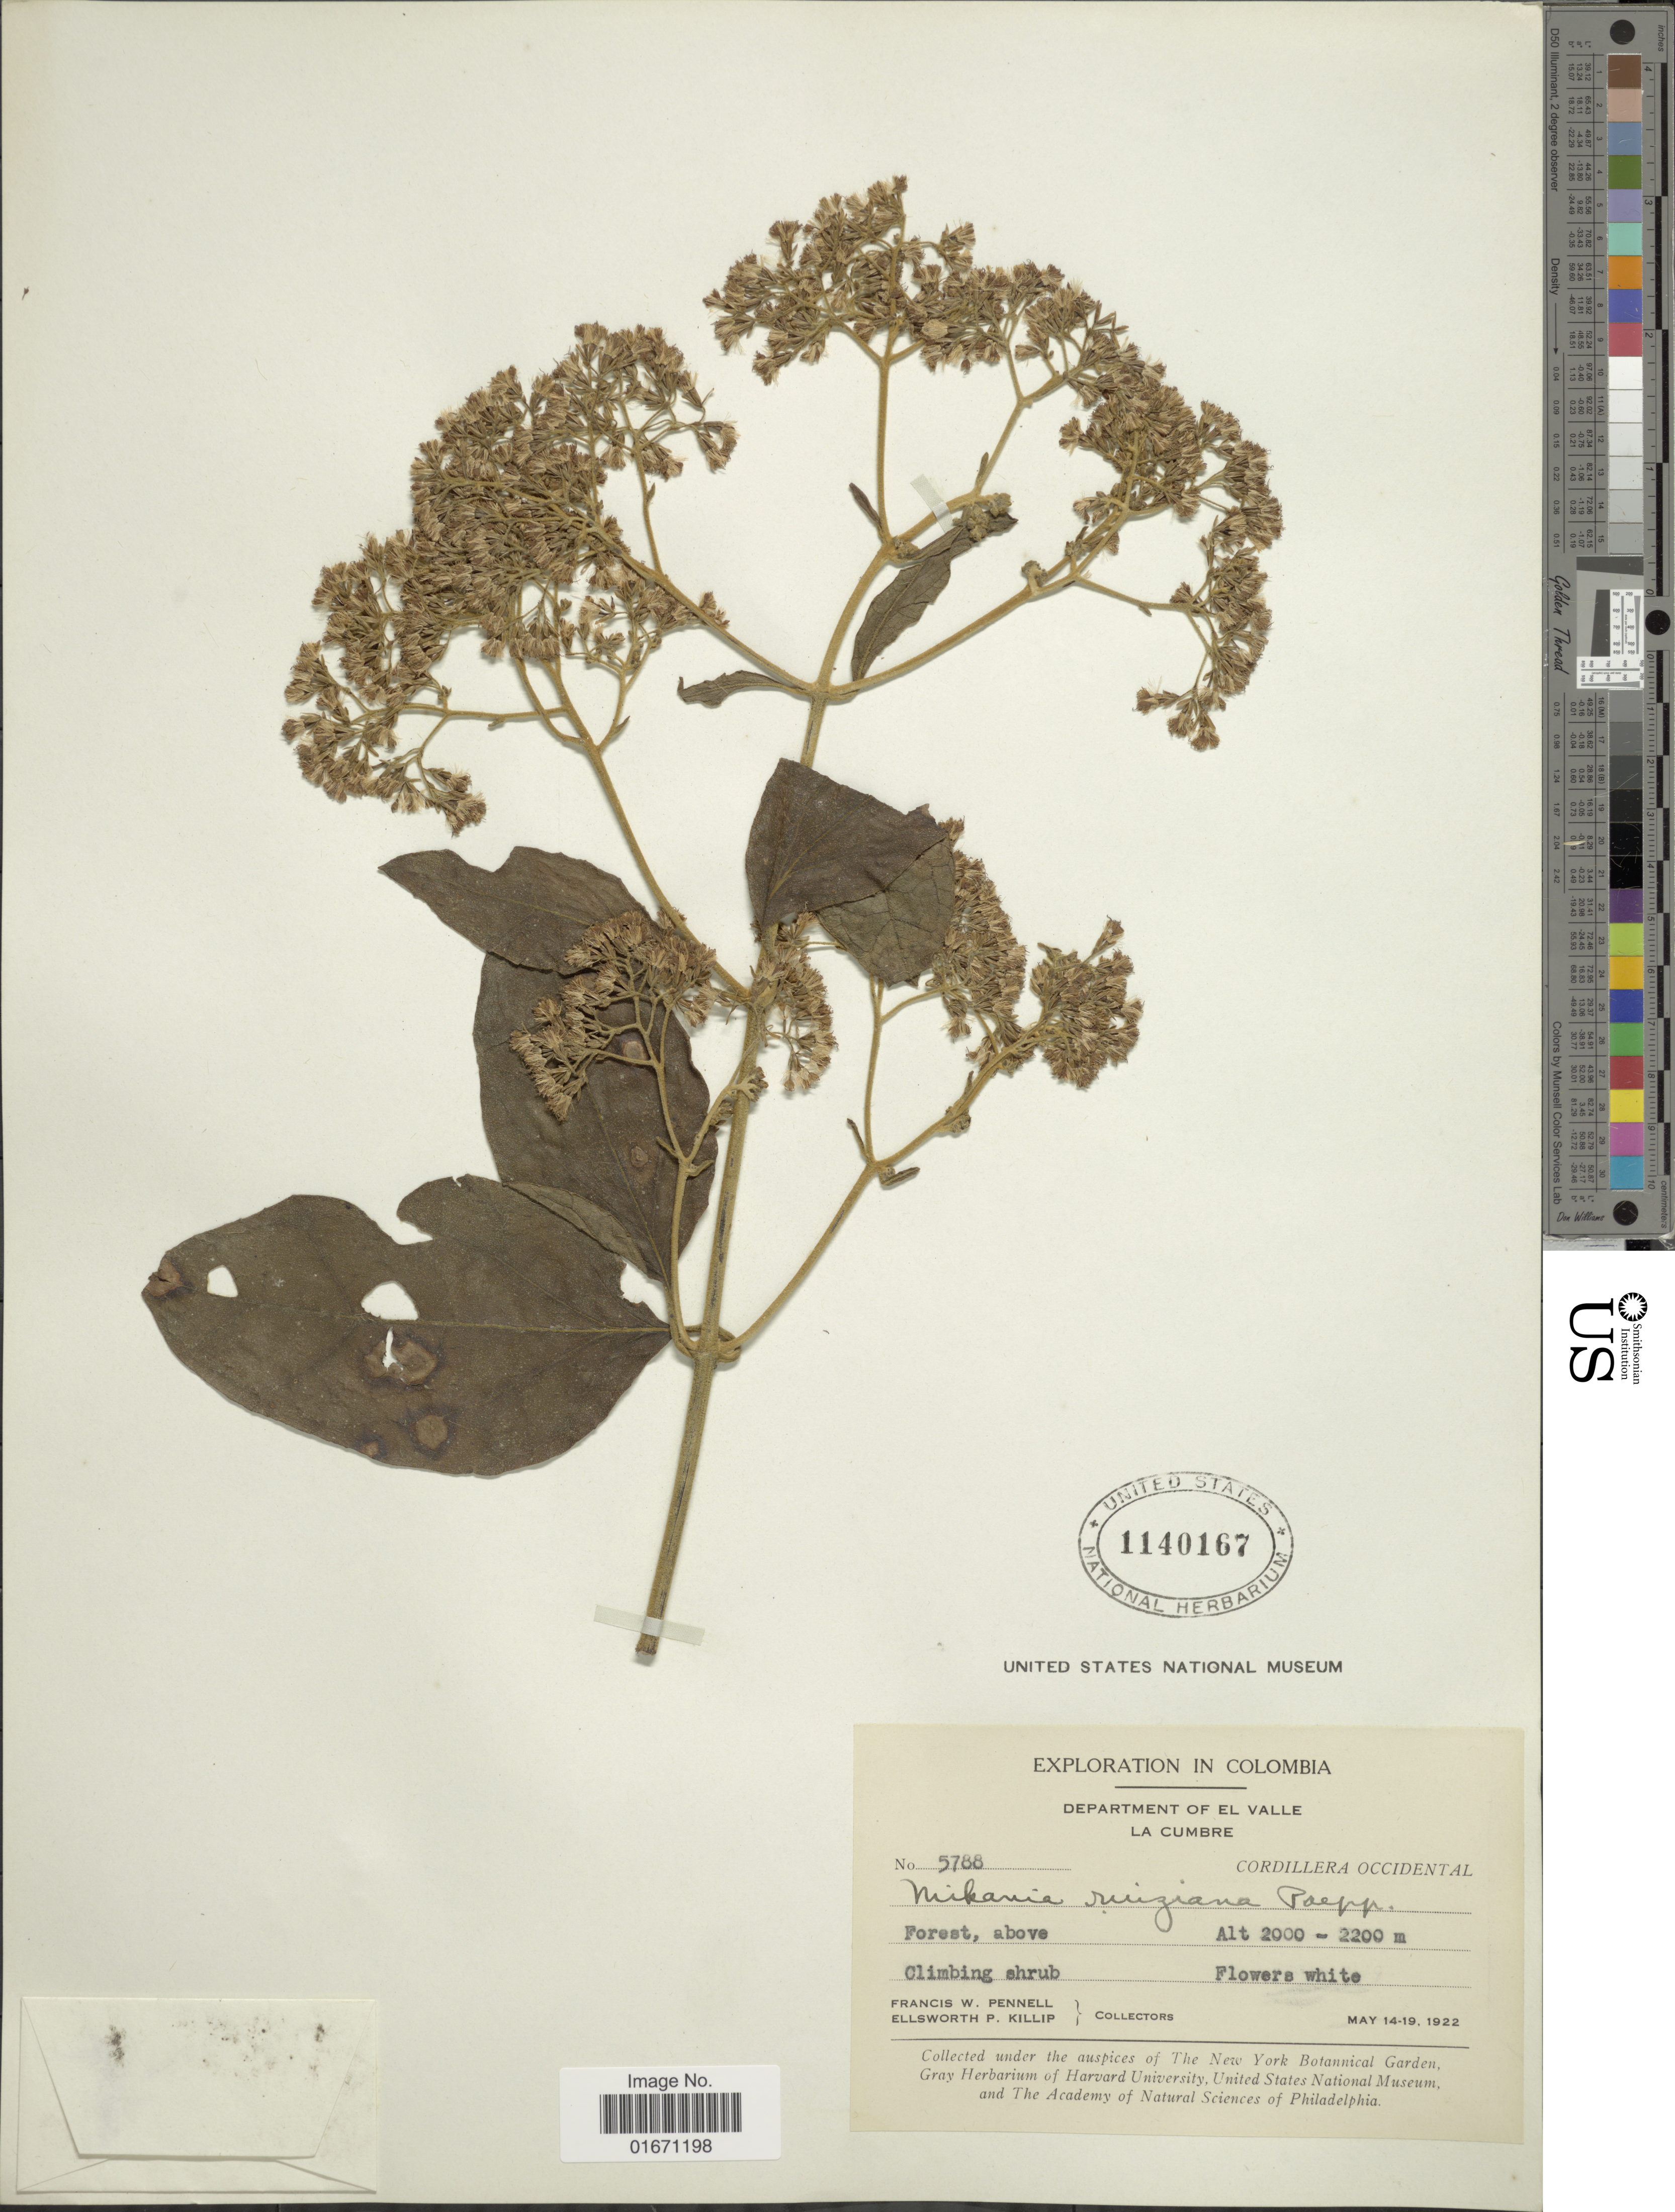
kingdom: Plantae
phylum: Tracheophyta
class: Magnoliopsida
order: Asterales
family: Asteraceae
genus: Mikania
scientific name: Mikania banisteriae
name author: DC.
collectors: F. W. Pennell & E. P. Killip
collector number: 5788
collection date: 1922-05-14/1922-05-19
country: Colombia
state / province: Valle del Cauca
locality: Department of el Valle, La Cumbre, Cordillera Occidental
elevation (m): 2000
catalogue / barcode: US 1140167